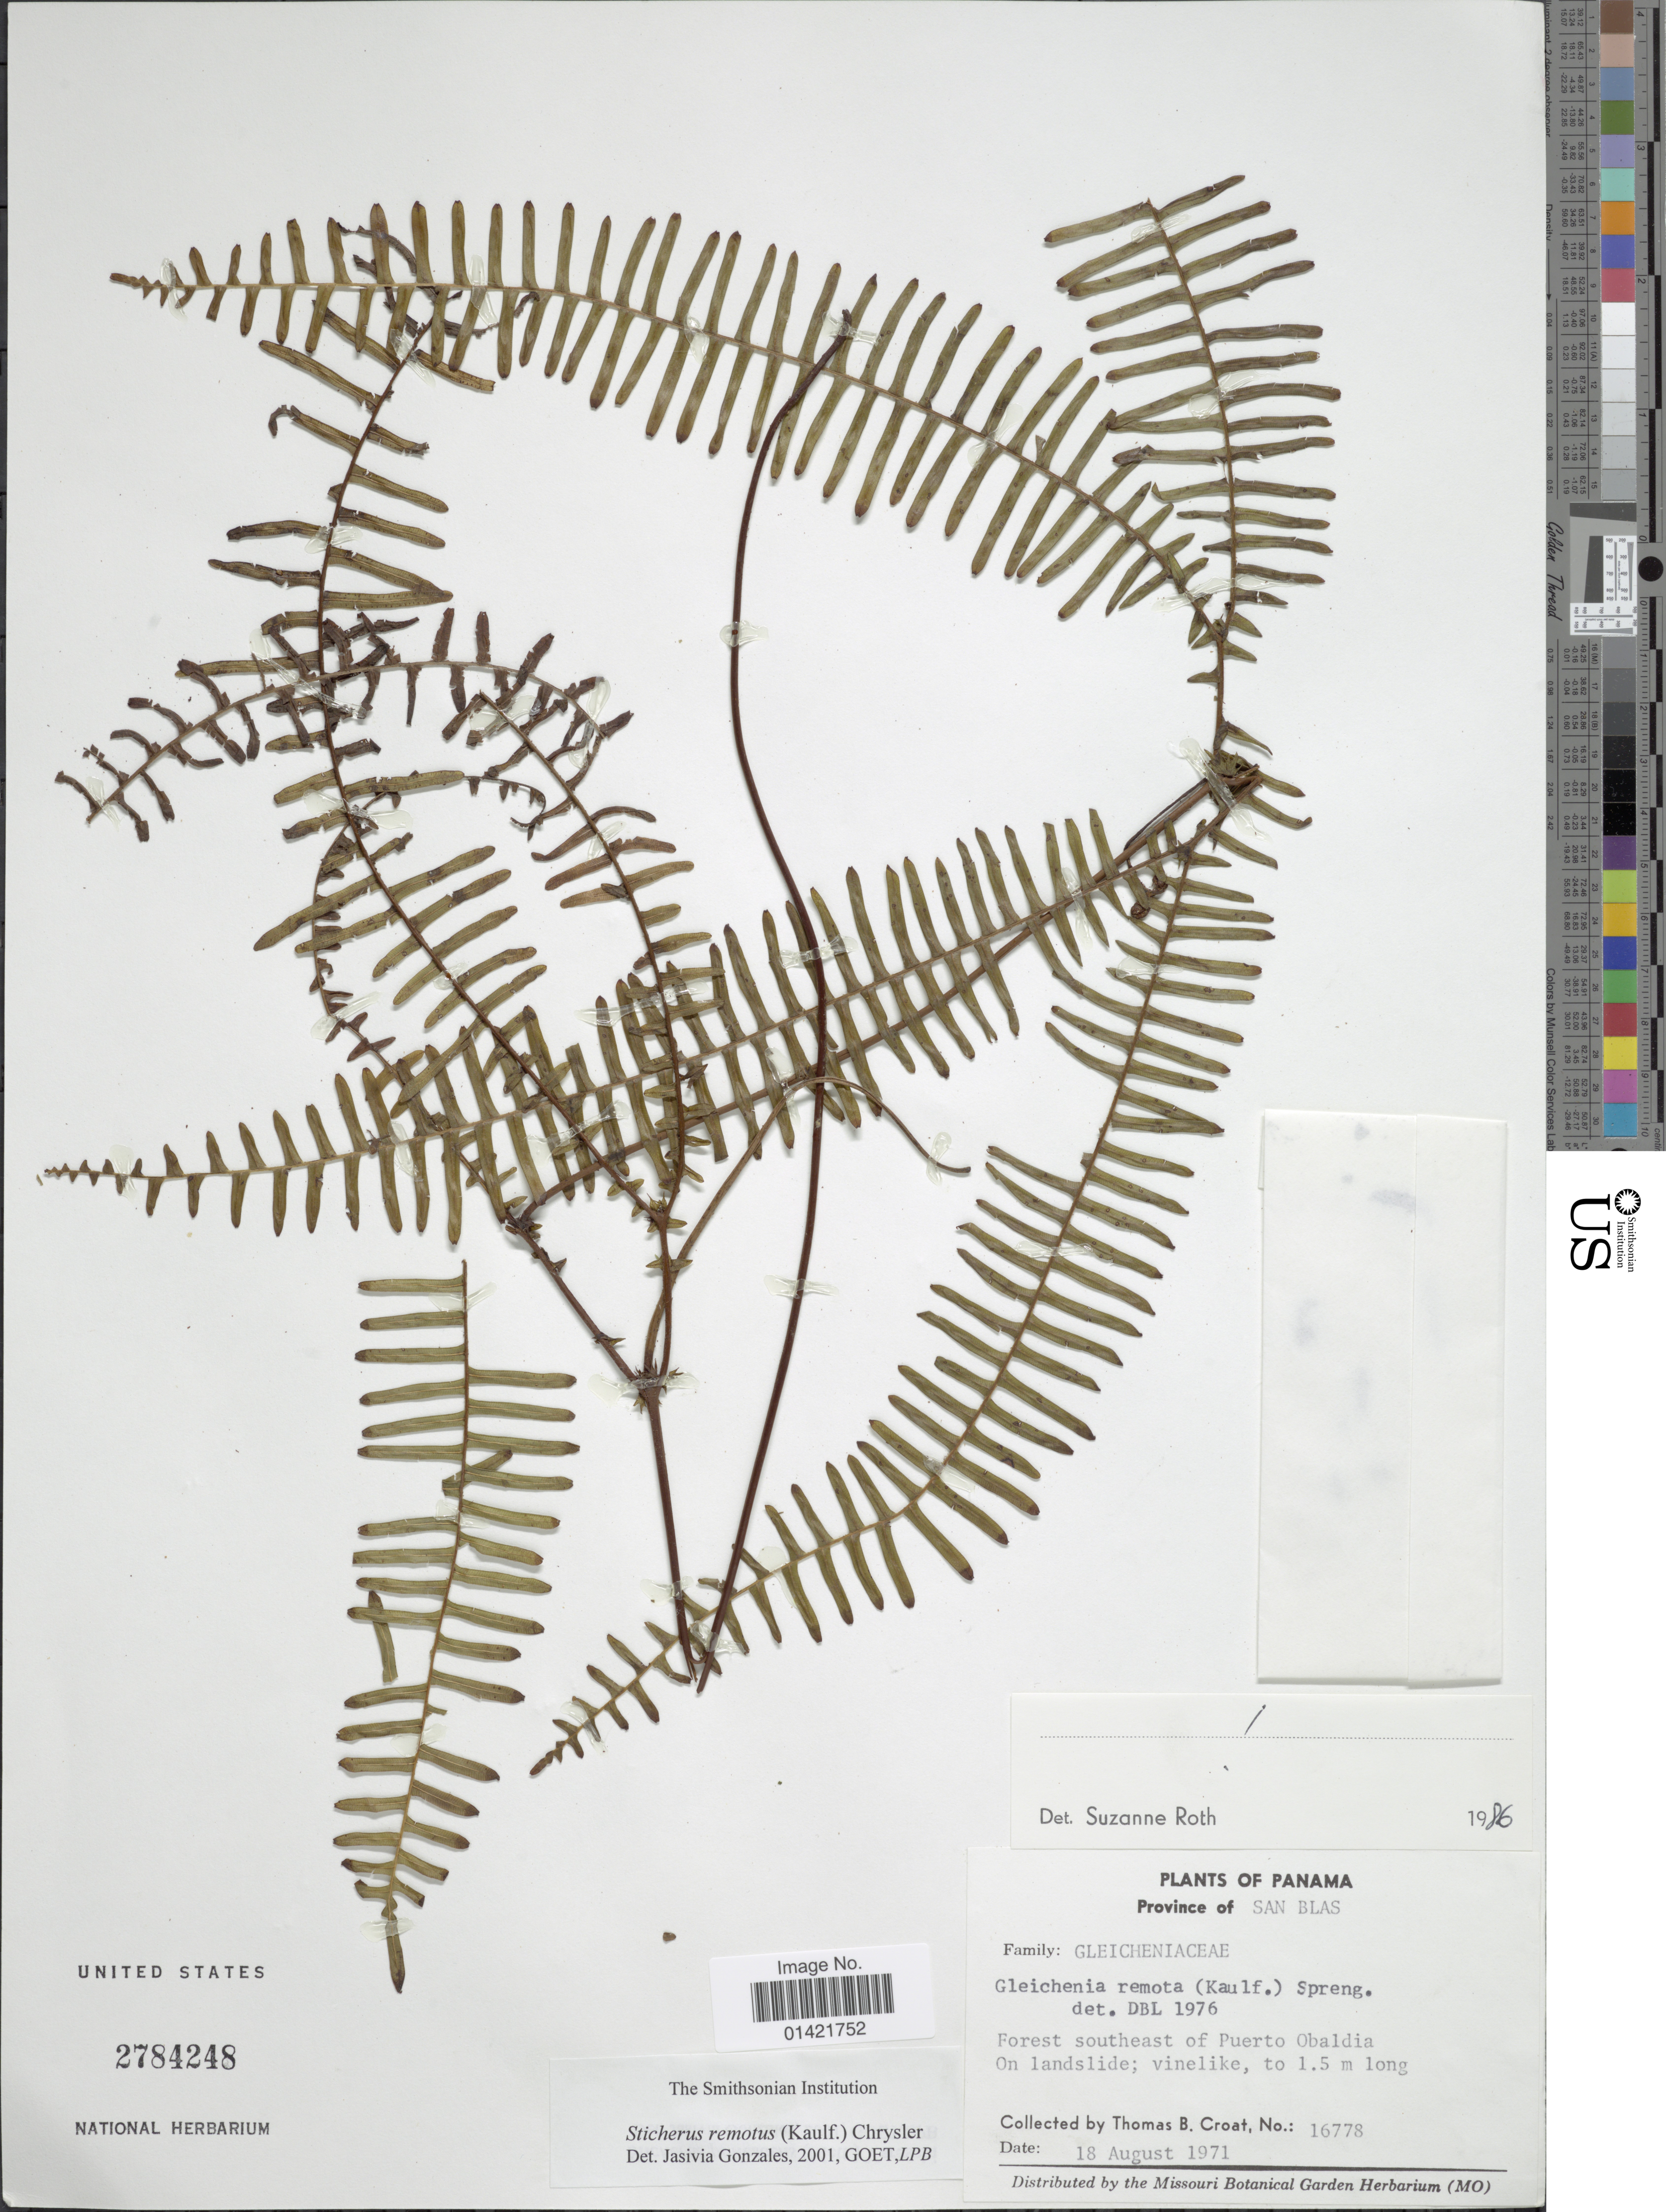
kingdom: Plantae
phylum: Tracheophyta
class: Polypodiopsida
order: Gleicheniales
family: Gleicheniaceae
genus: Sticherus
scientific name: Sticherus remotus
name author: (Kaulf.) Chrysler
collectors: T. B. Croat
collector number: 16778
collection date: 1971-08-18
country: Panama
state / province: Kuna Yala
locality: Forest southeast of Puerto Obaldia on landslide.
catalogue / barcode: US 2784248